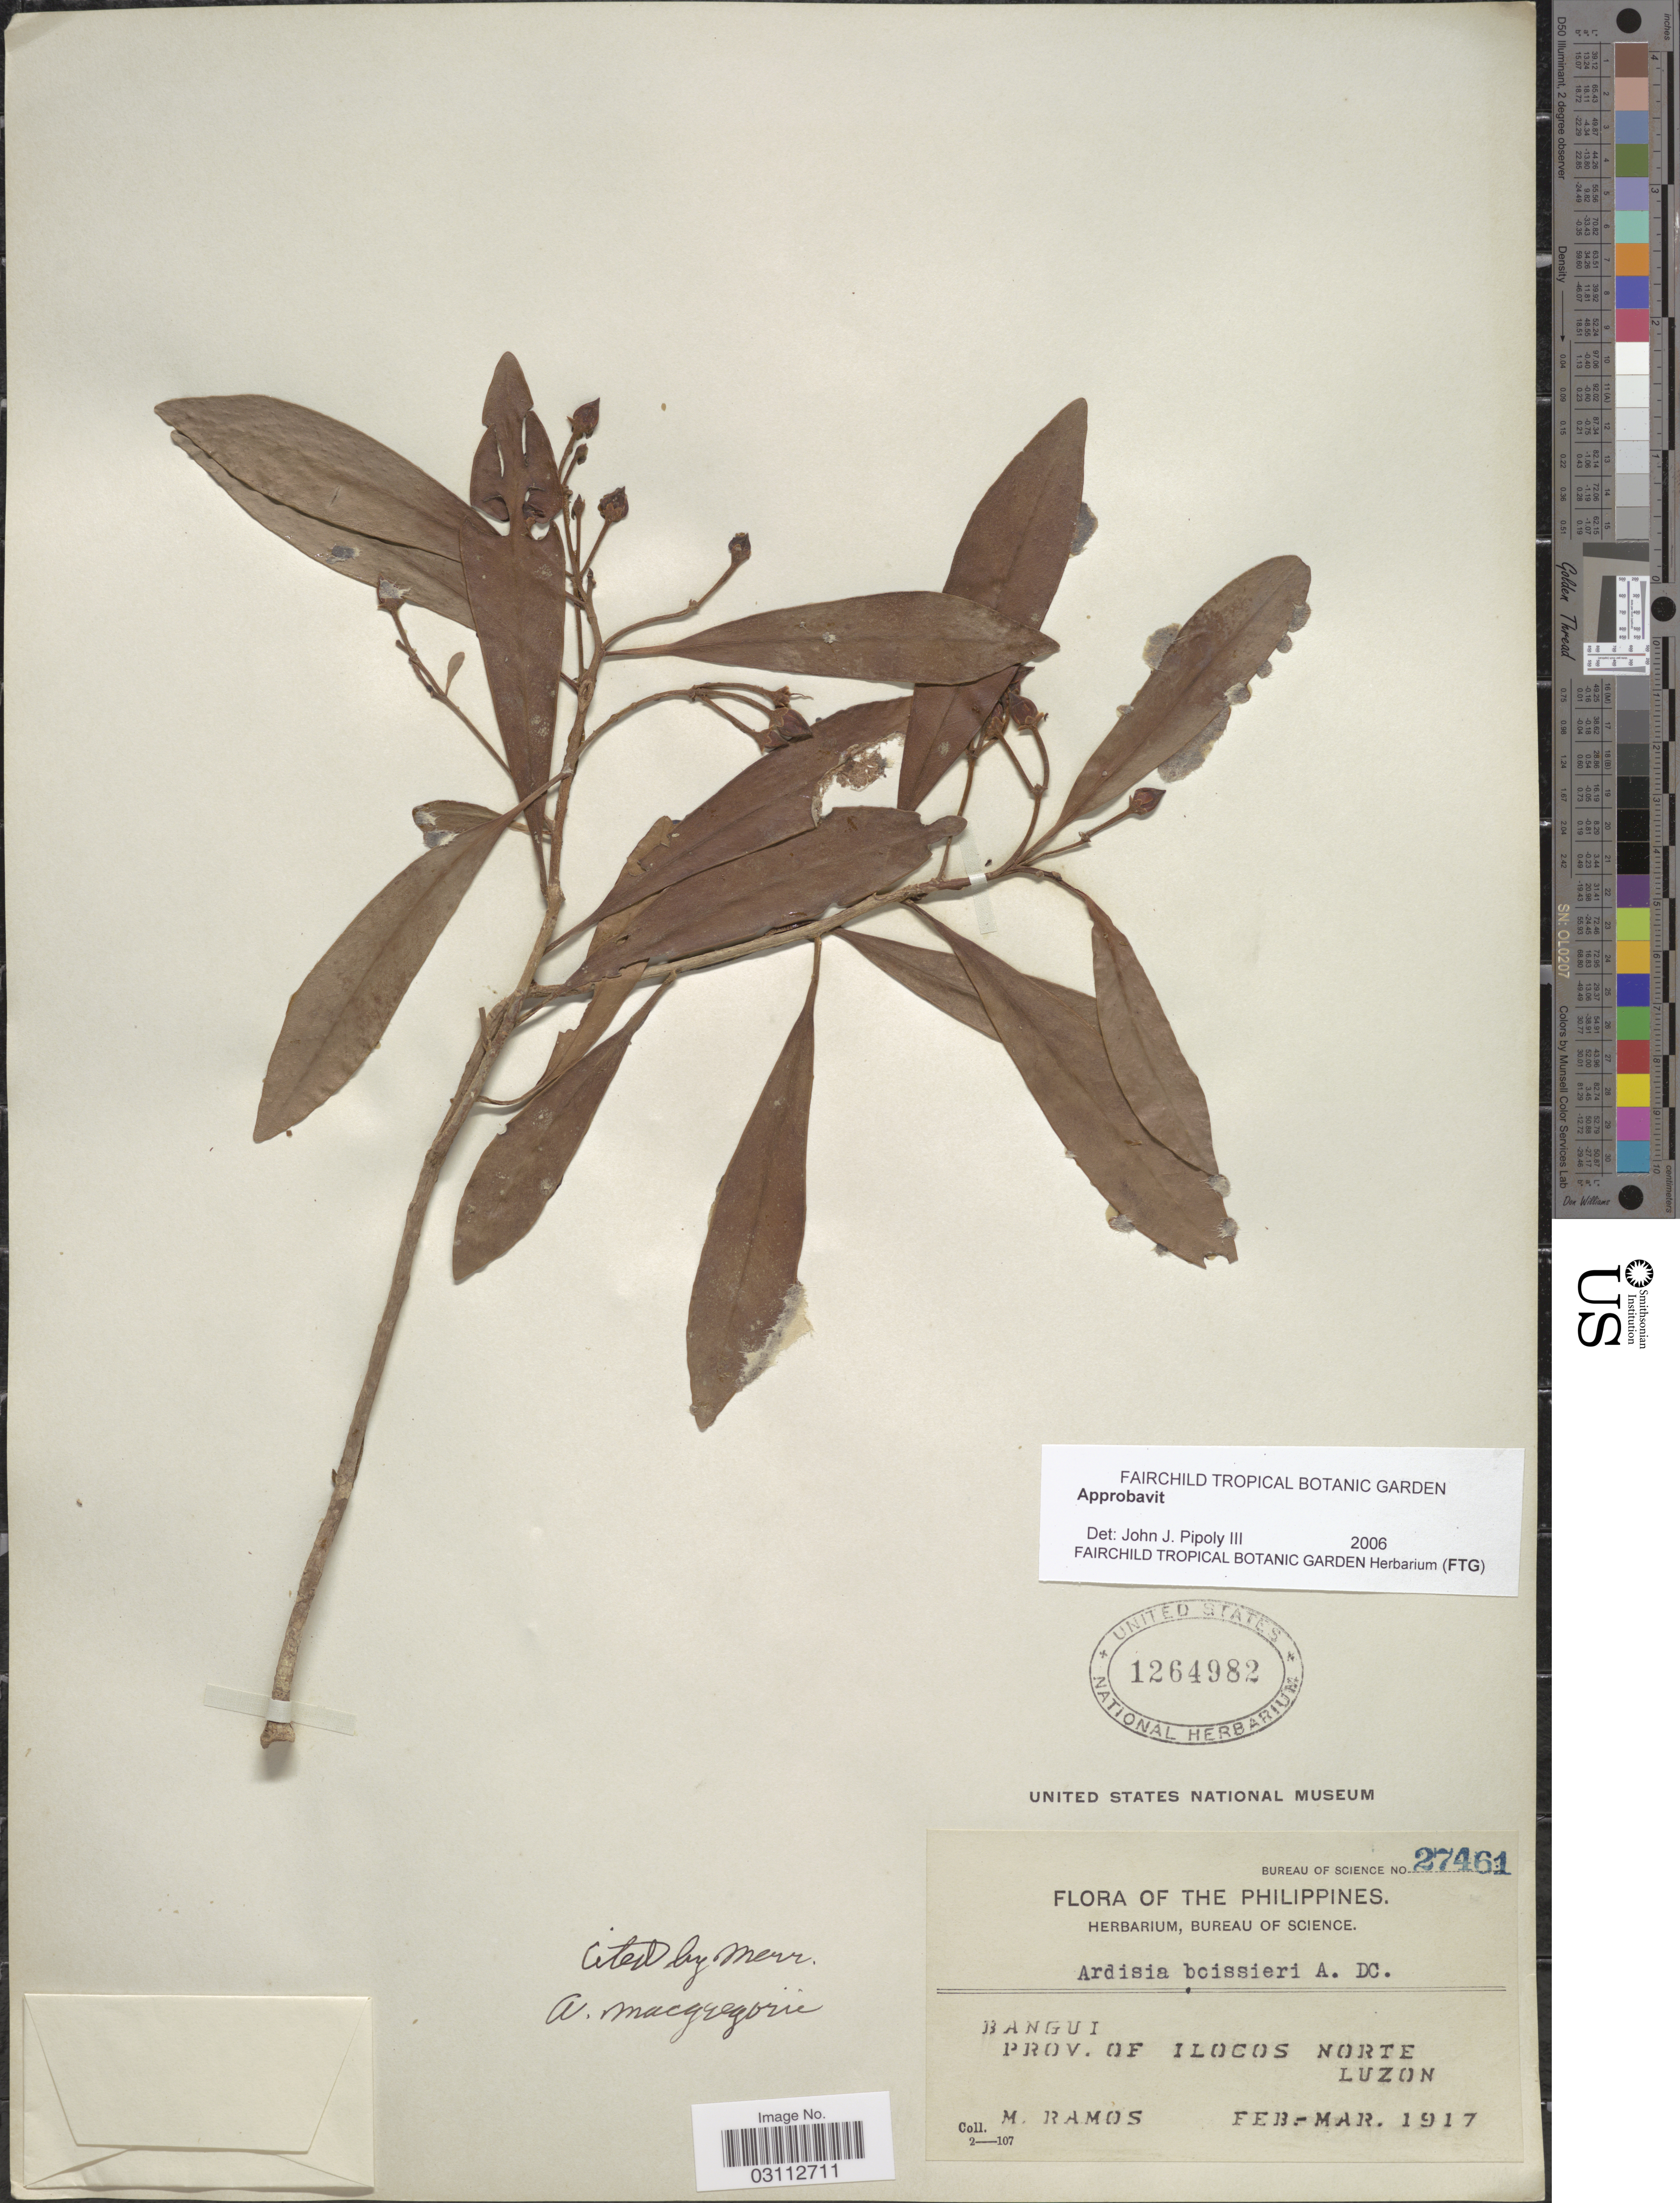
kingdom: Plantae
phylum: Tracheophyta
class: Magnoliopsida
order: Ericales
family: Primulaceae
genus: Ardisia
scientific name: Ardisia boissieri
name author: A. DC.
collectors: M. Ramos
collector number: Bureau of science 27461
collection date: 1917-02/1917-03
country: Philippines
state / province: Ilocos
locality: Bangui, Prov. of Ilocos Norte, Luzon.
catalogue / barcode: US 1264982